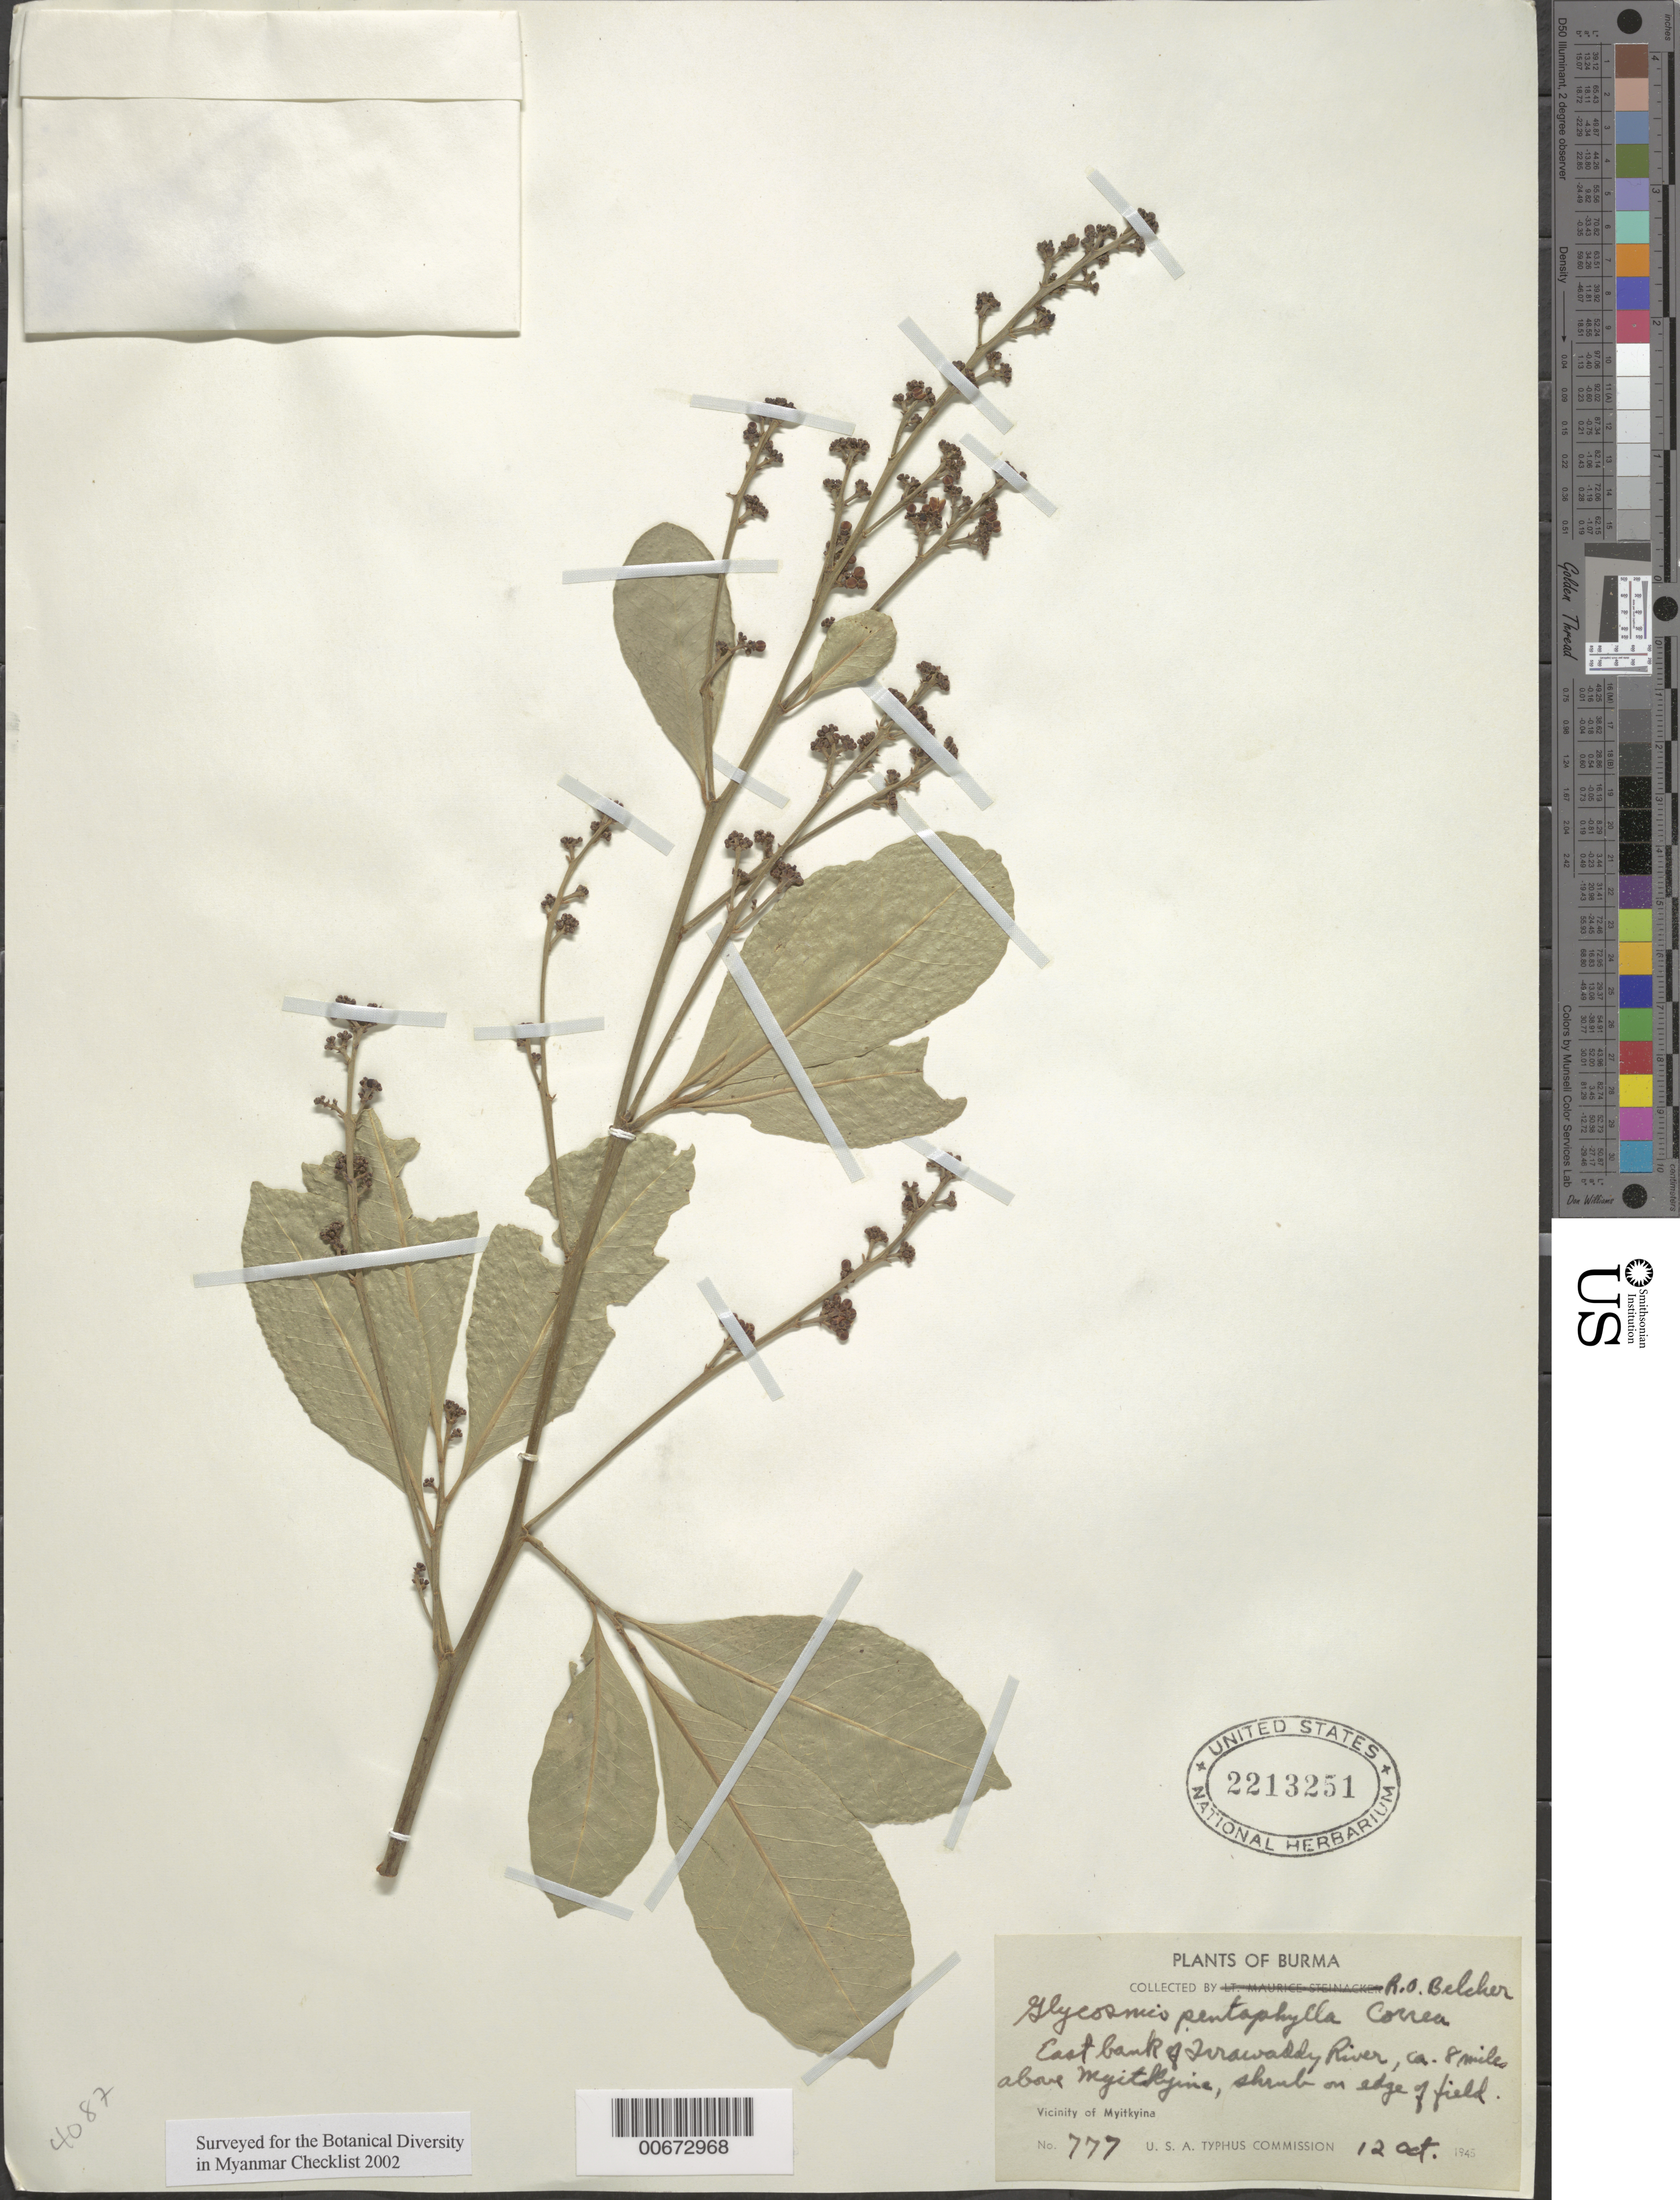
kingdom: Plantae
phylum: Tracheophyta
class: Magnoliopsida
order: Sapindales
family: Rutaceae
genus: Glycosmis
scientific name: Glycosmis pentaphylla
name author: (Retz.) DC.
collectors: R. Belcher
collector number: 777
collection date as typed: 12 Oct 1945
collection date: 1945-10-12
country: Myanmar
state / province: Ayeyarwady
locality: Irrawady River above Myitkyina.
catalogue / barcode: US 2213251